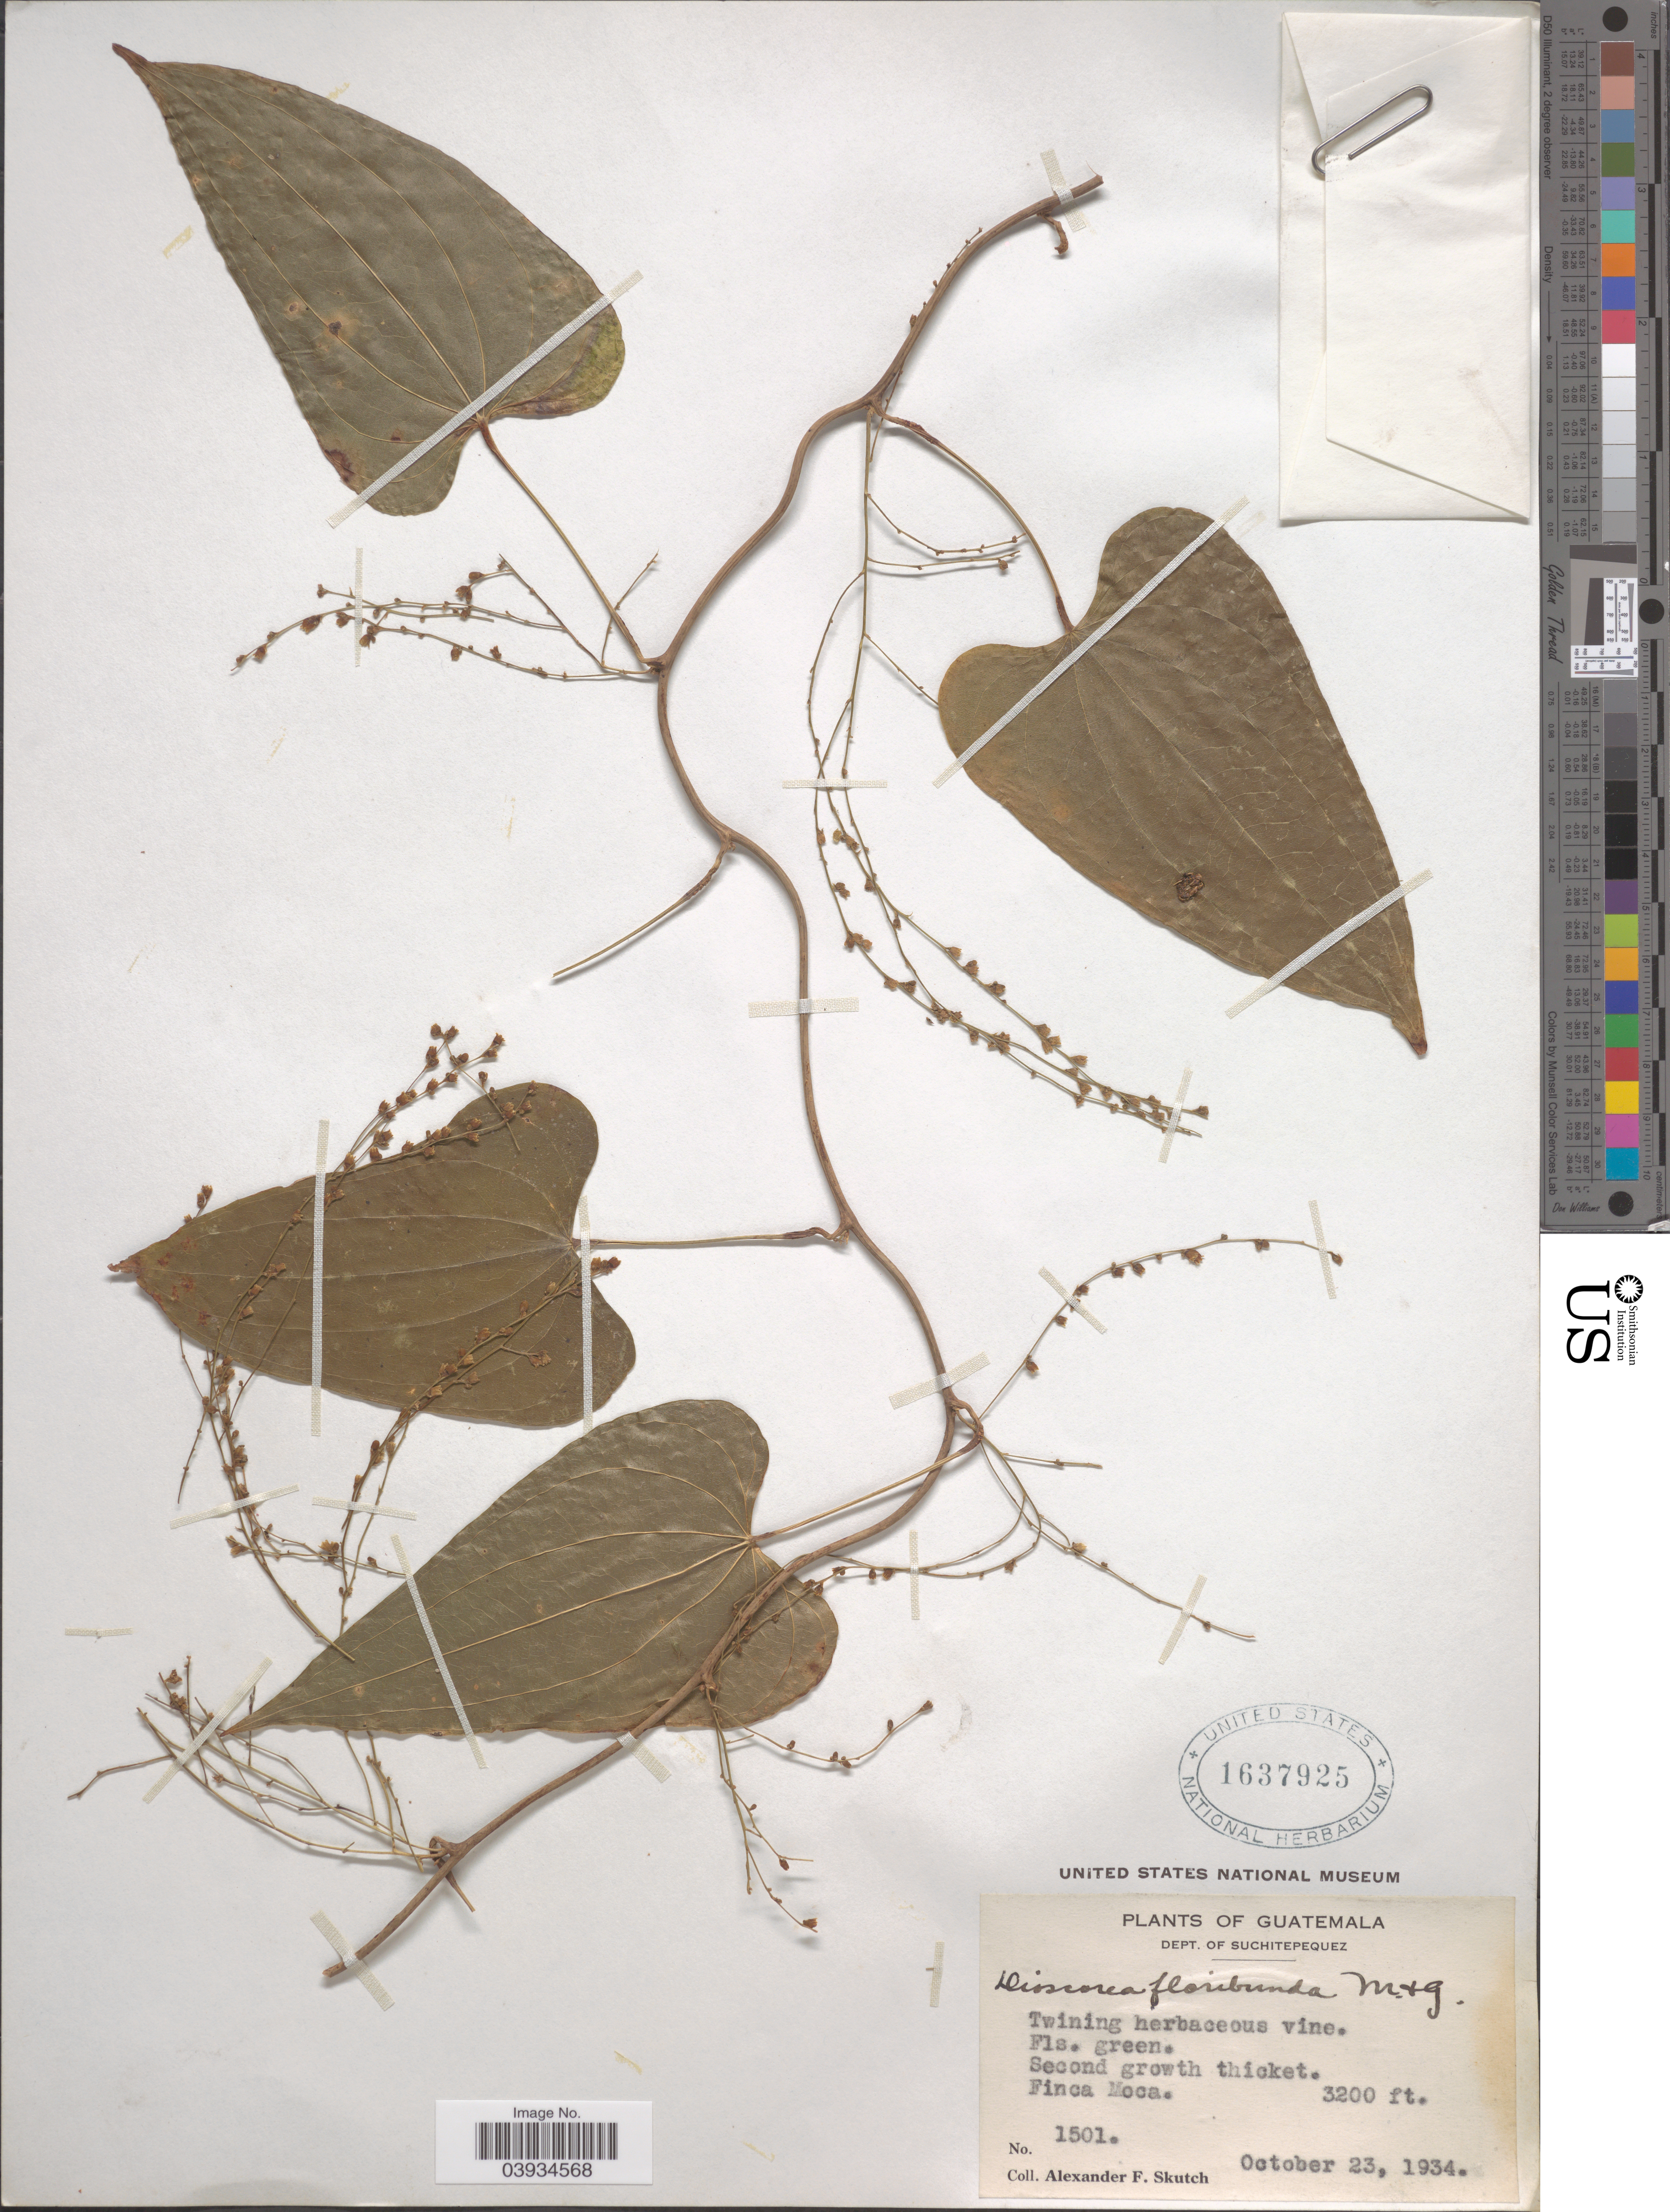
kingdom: Plantae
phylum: Tracheophyta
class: Liliopsida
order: Dioscoreales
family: Dioscoreaceae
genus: Dioscorea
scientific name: Dioscorea floribunda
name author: M. Martens & Galeotti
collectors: A. F. Skutch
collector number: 1501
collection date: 1934-10-23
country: Guatemala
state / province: Suchitepequez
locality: Dept. Suchitepequez. Finca Moca.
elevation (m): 975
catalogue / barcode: US 1637925